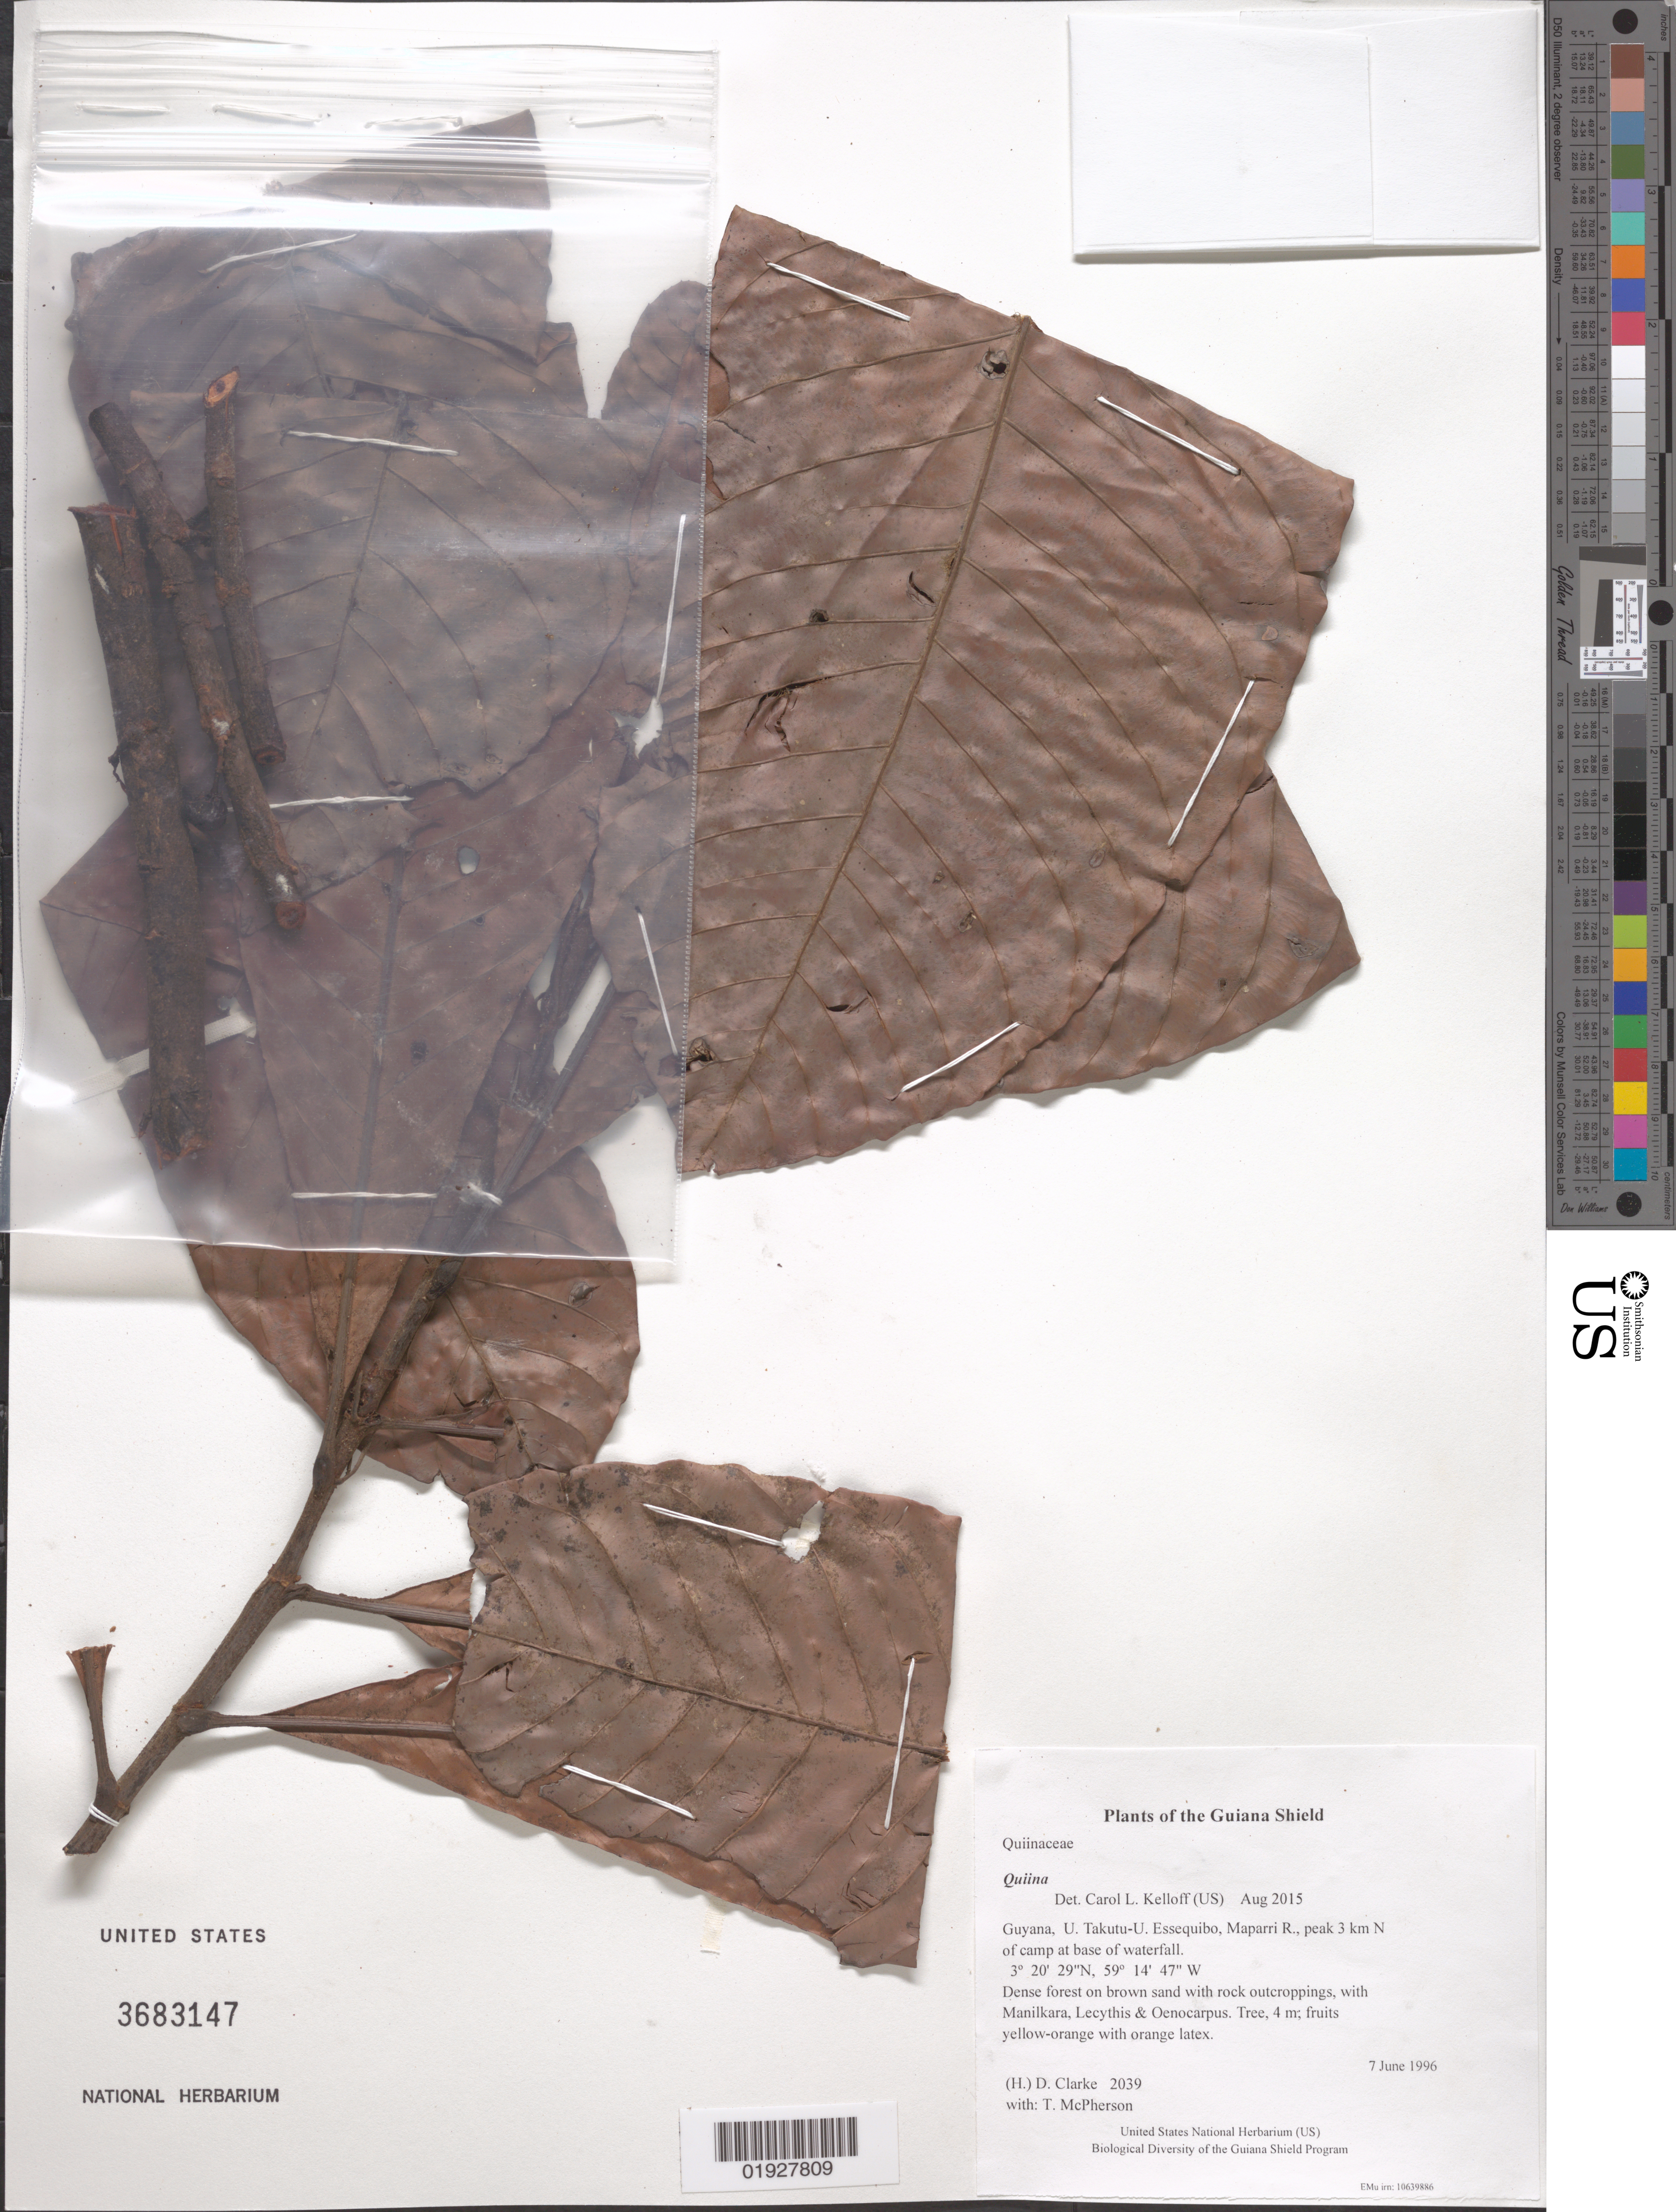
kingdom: Plantae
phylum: Tracheophyta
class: Magnoliopsida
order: Malpighiales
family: Quiinaceae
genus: Quiina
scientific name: Quiina sp.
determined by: Kelloff, Carol L., (US), Smithsonian Institution - National Museum of Natural History (UNITED STATES)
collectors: H. D. Clarke & T. McPherson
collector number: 2039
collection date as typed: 7 June 1996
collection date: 1996-06-07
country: Guyana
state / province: U. Takutu-U. Essequibo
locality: Maparri R., peak 3 km N of camp at base of waterfall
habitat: Dense forest on brown sand with rock outcroppings, with Manilkara, Lecythis & Oenocarpus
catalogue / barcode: US 3683147